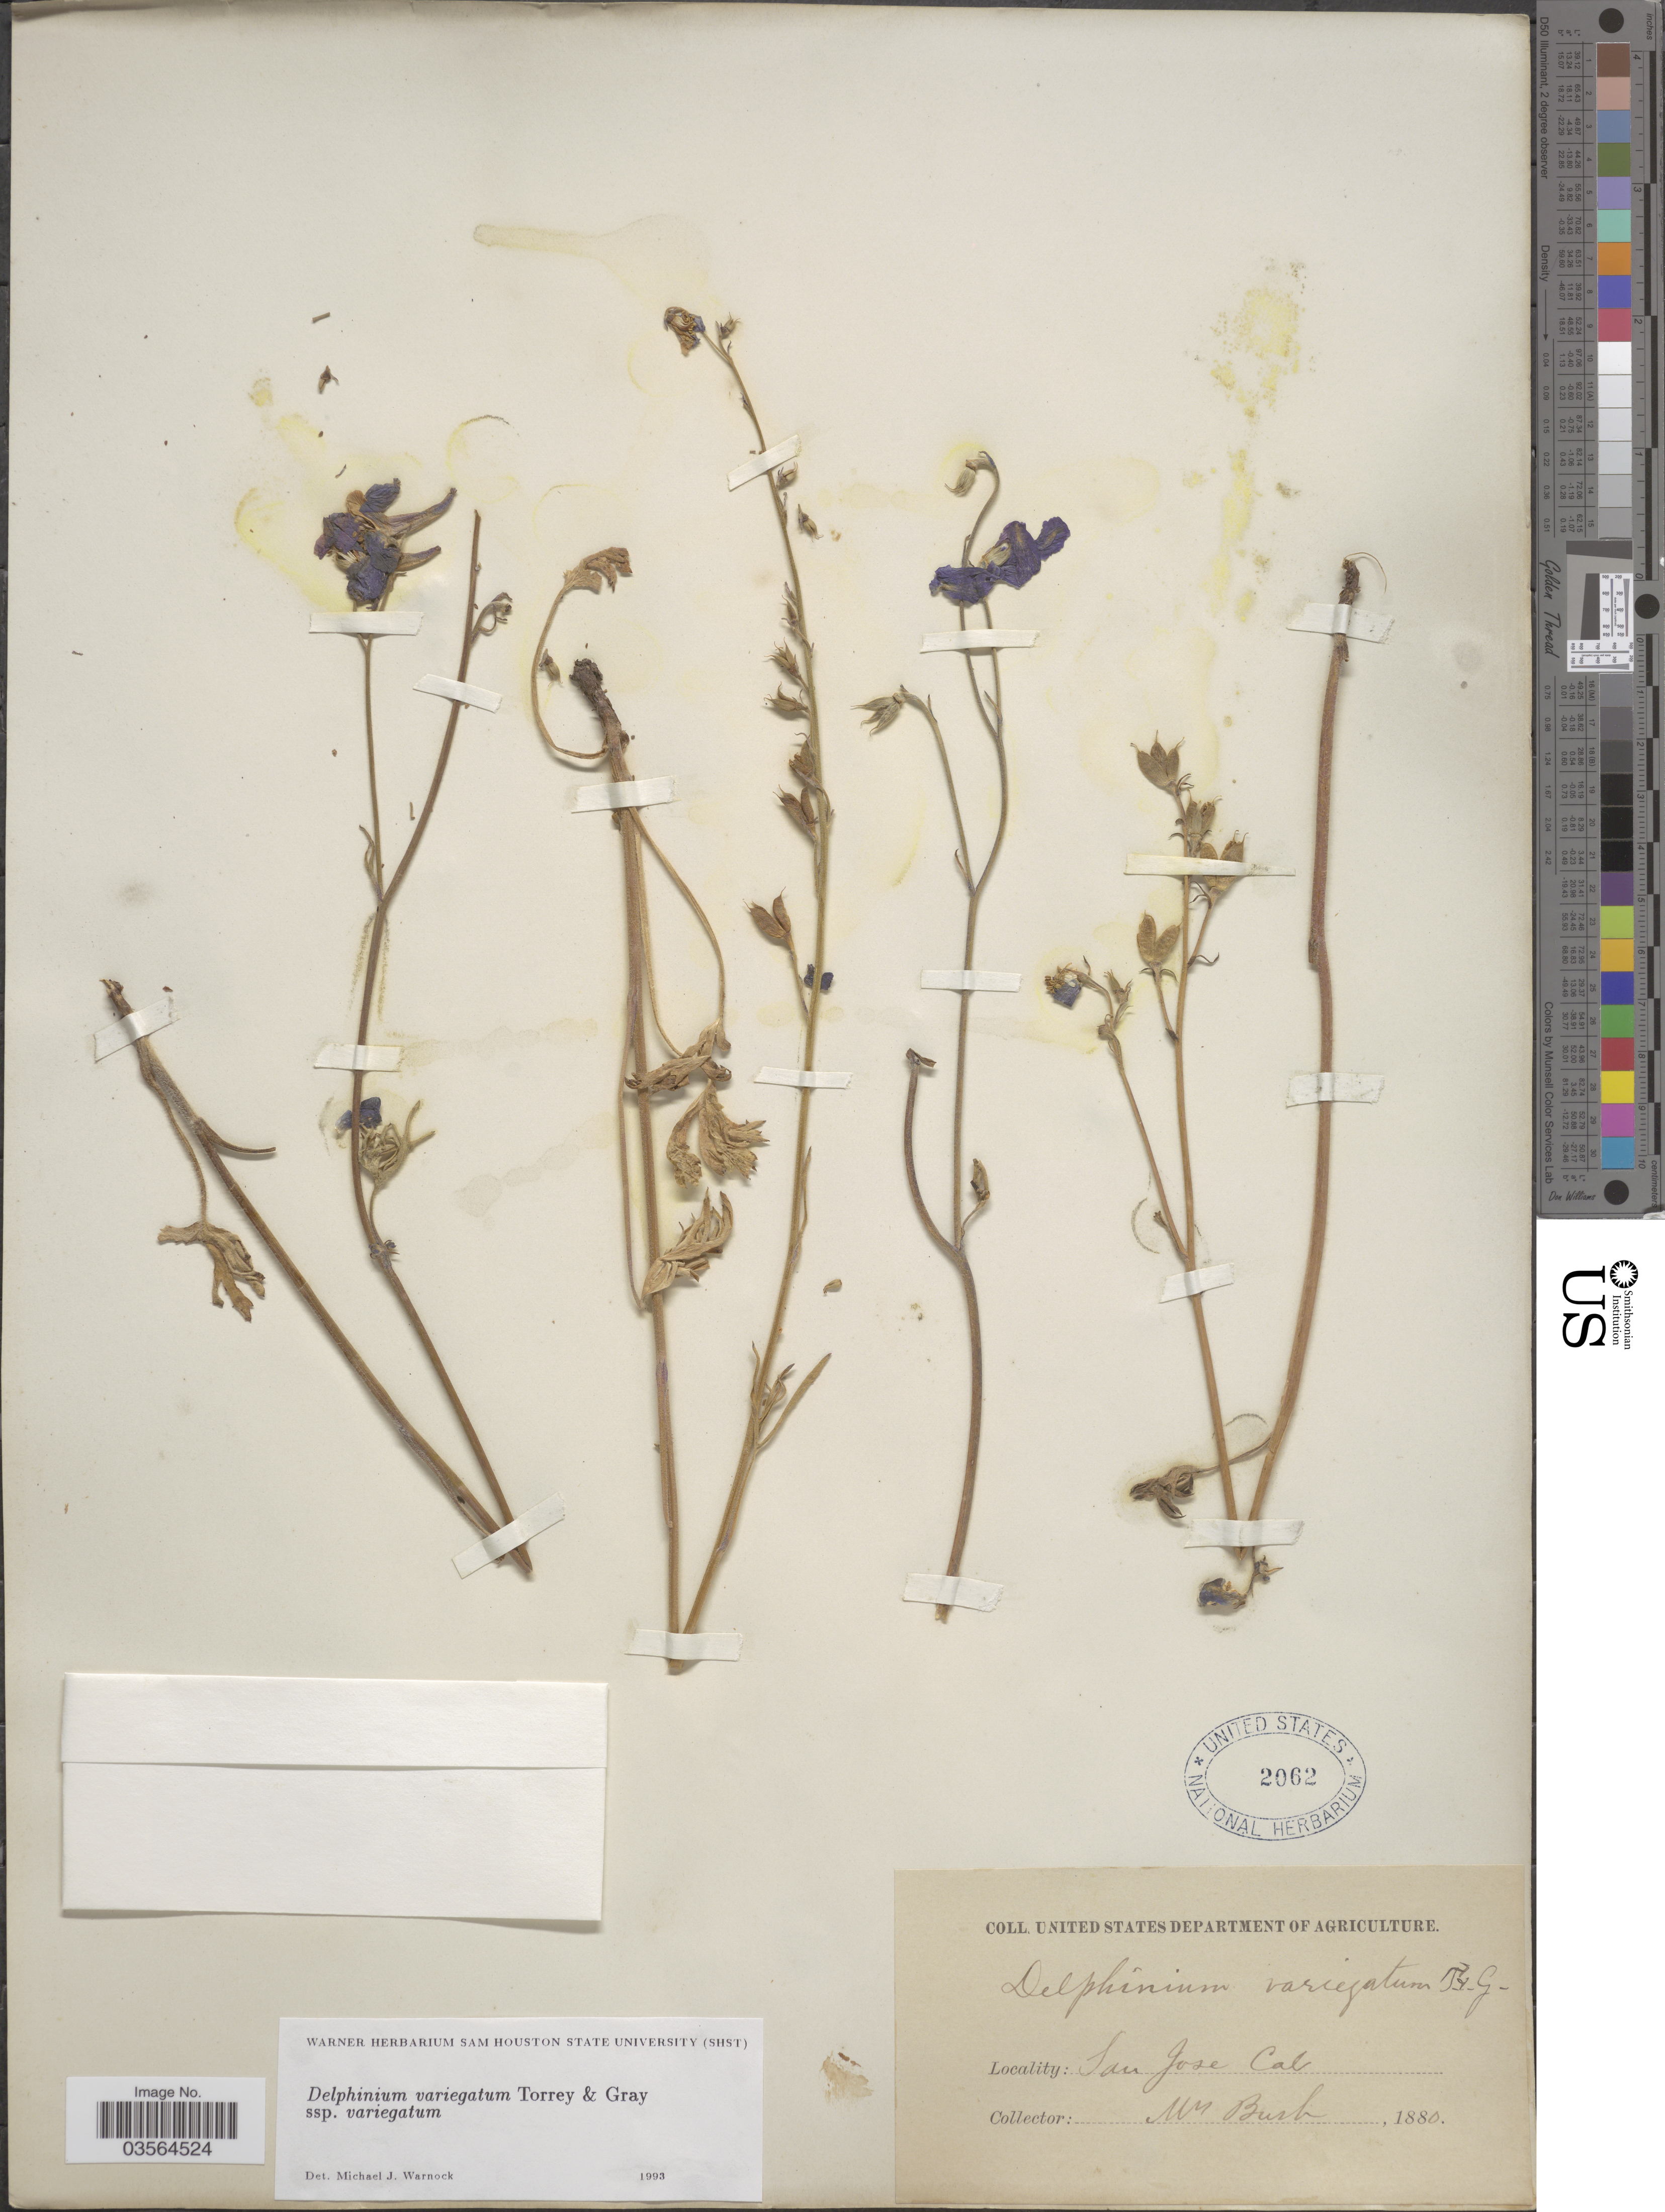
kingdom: Plantae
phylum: Tracheophyta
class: Magnoliopsida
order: Ranunculales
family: Ranunculaceae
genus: Delphinium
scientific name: Delphinium variegatum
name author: Torr. & A. Gray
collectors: W. Bush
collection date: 1880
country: United States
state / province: California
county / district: Santa Clara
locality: San Jose.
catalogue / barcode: US 2062